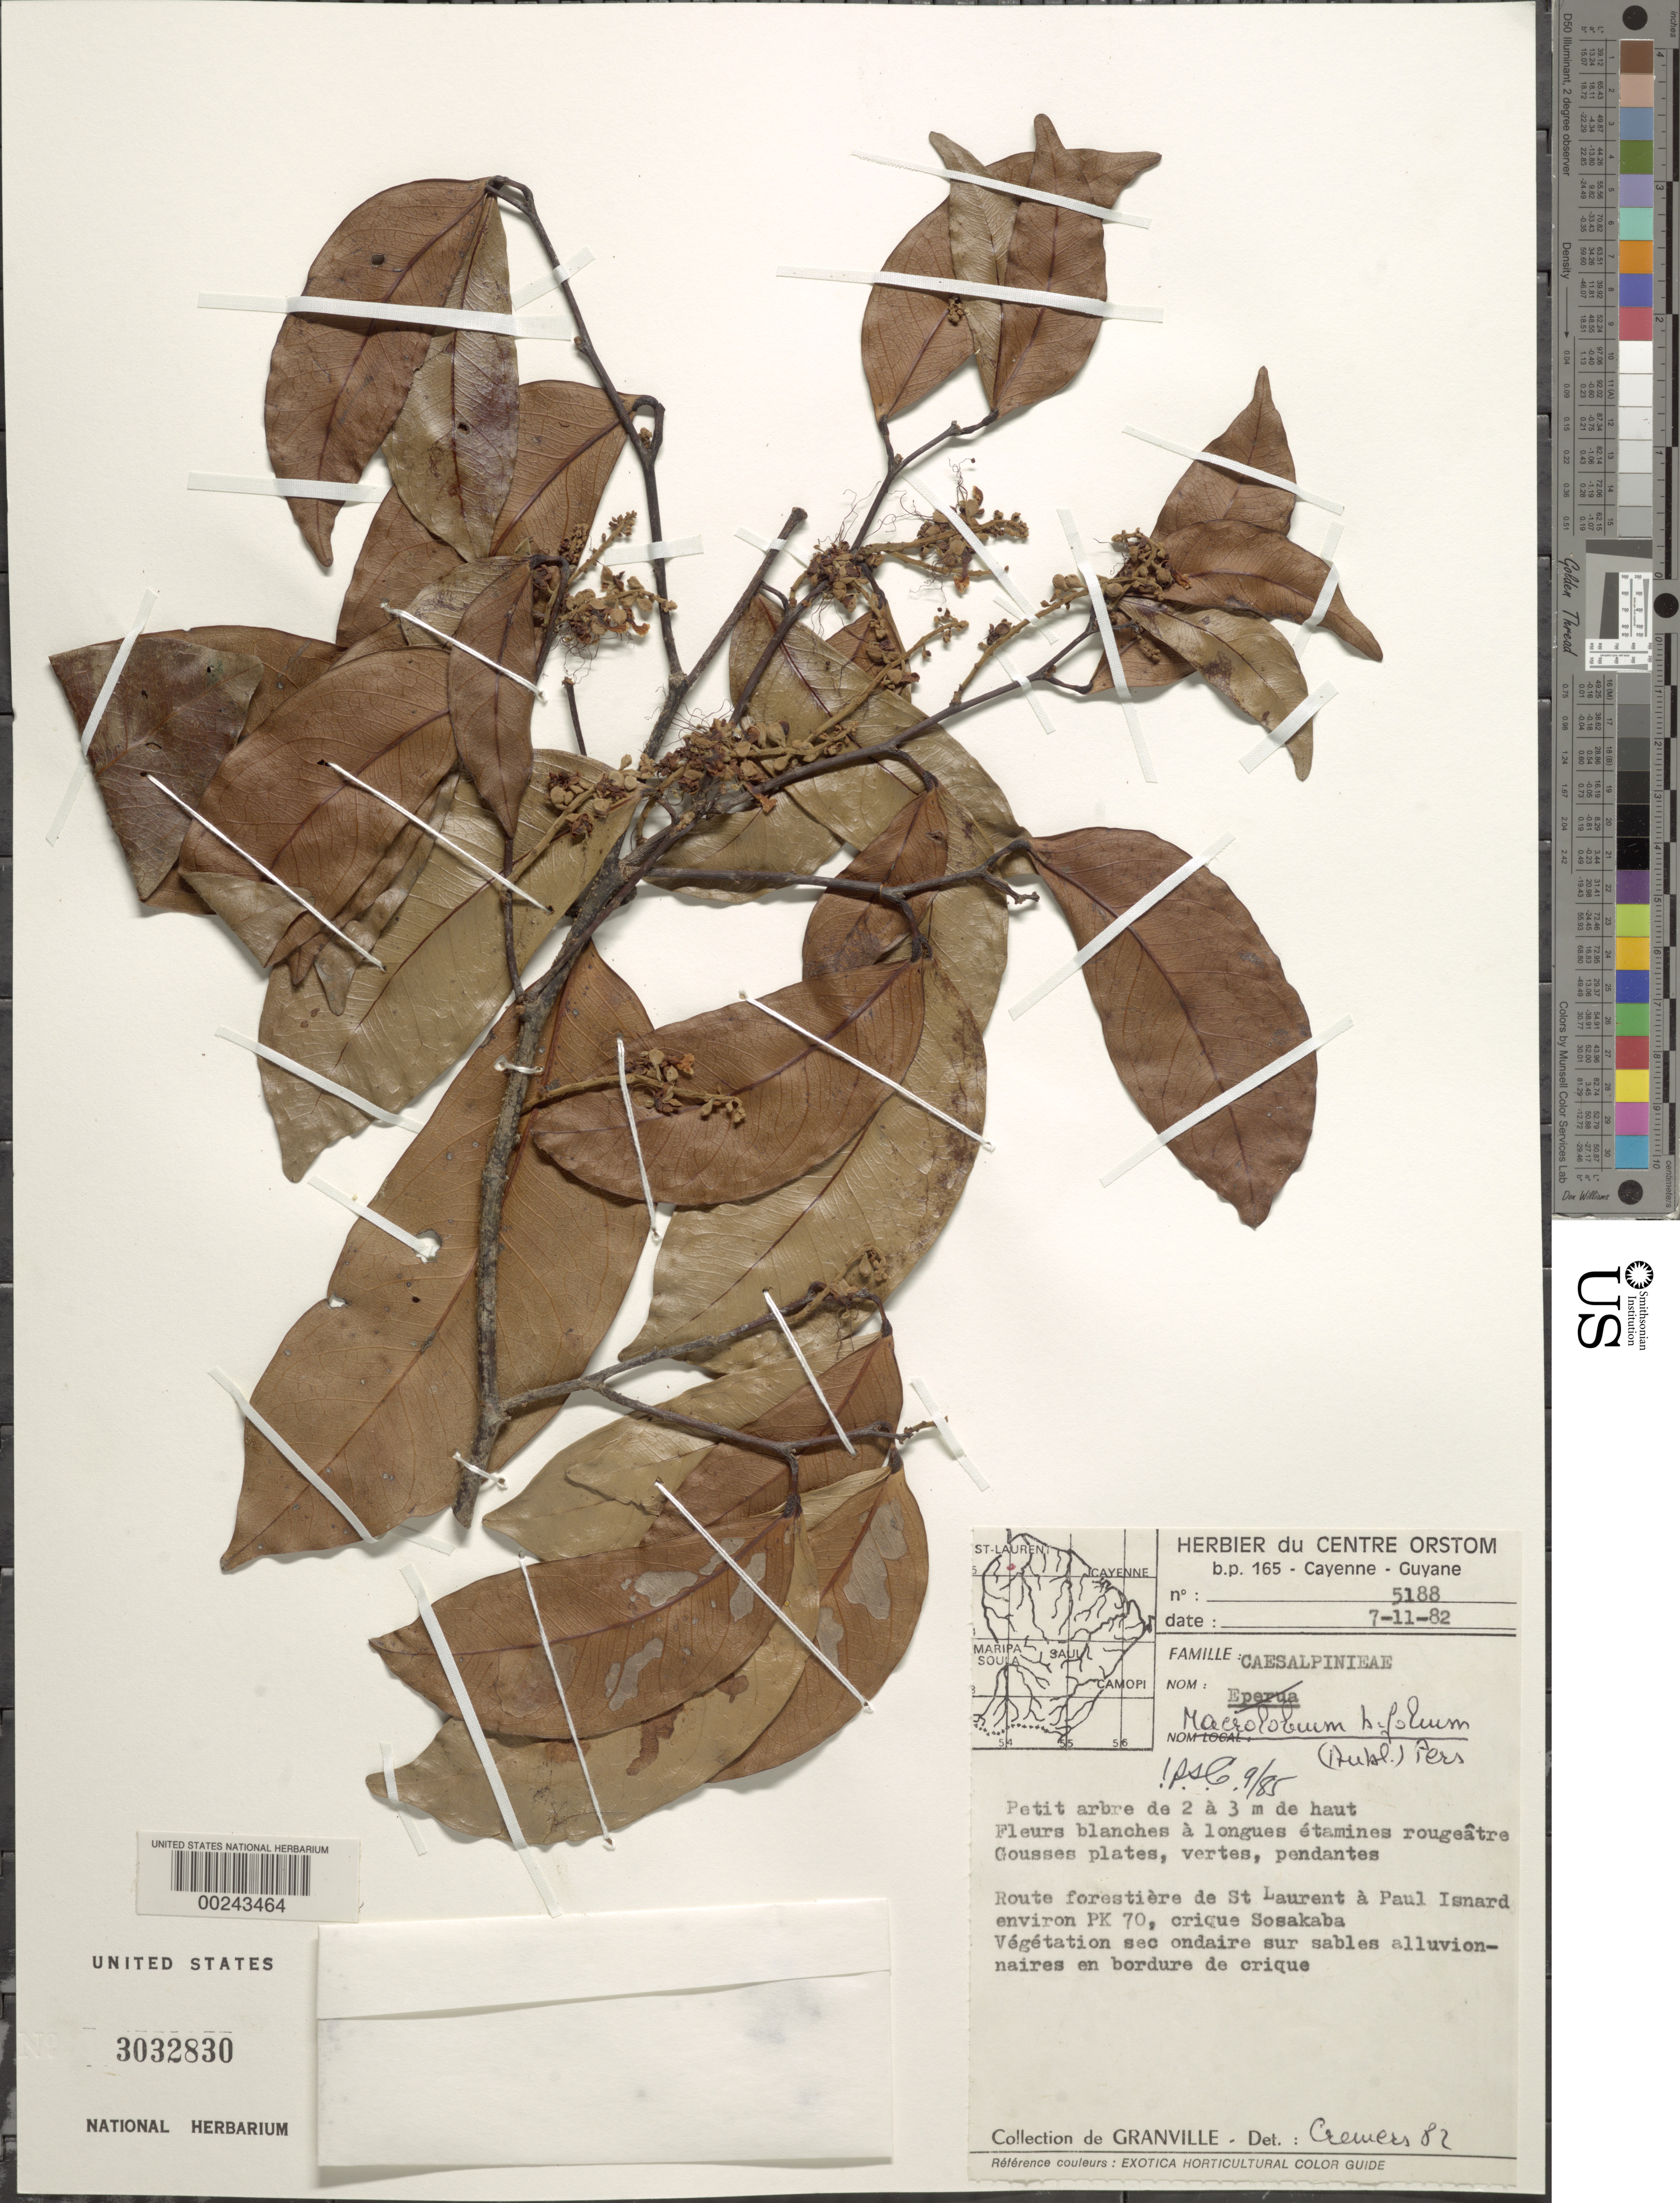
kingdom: Plantae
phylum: Tracheophyta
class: Magnoliopsida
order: Fabales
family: Fabaceae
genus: Macrolobium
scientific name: Macrolobium bifolium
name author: (Aubl.) Pers.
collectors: J.-J. de Granville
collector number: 5188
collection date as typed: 11 Jul 1984 or 07 Nov 1984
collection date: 1984-07-11 or 1984-11-07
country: French Guiana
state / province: Saint-Laurent-du-Maroni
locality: Forest road of st laurent of paul isnard, vicinity of pk 70, sosakaba creek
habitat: Dry vegetation on alluvional gravel on the edge of the creek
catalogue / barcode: US 3032830